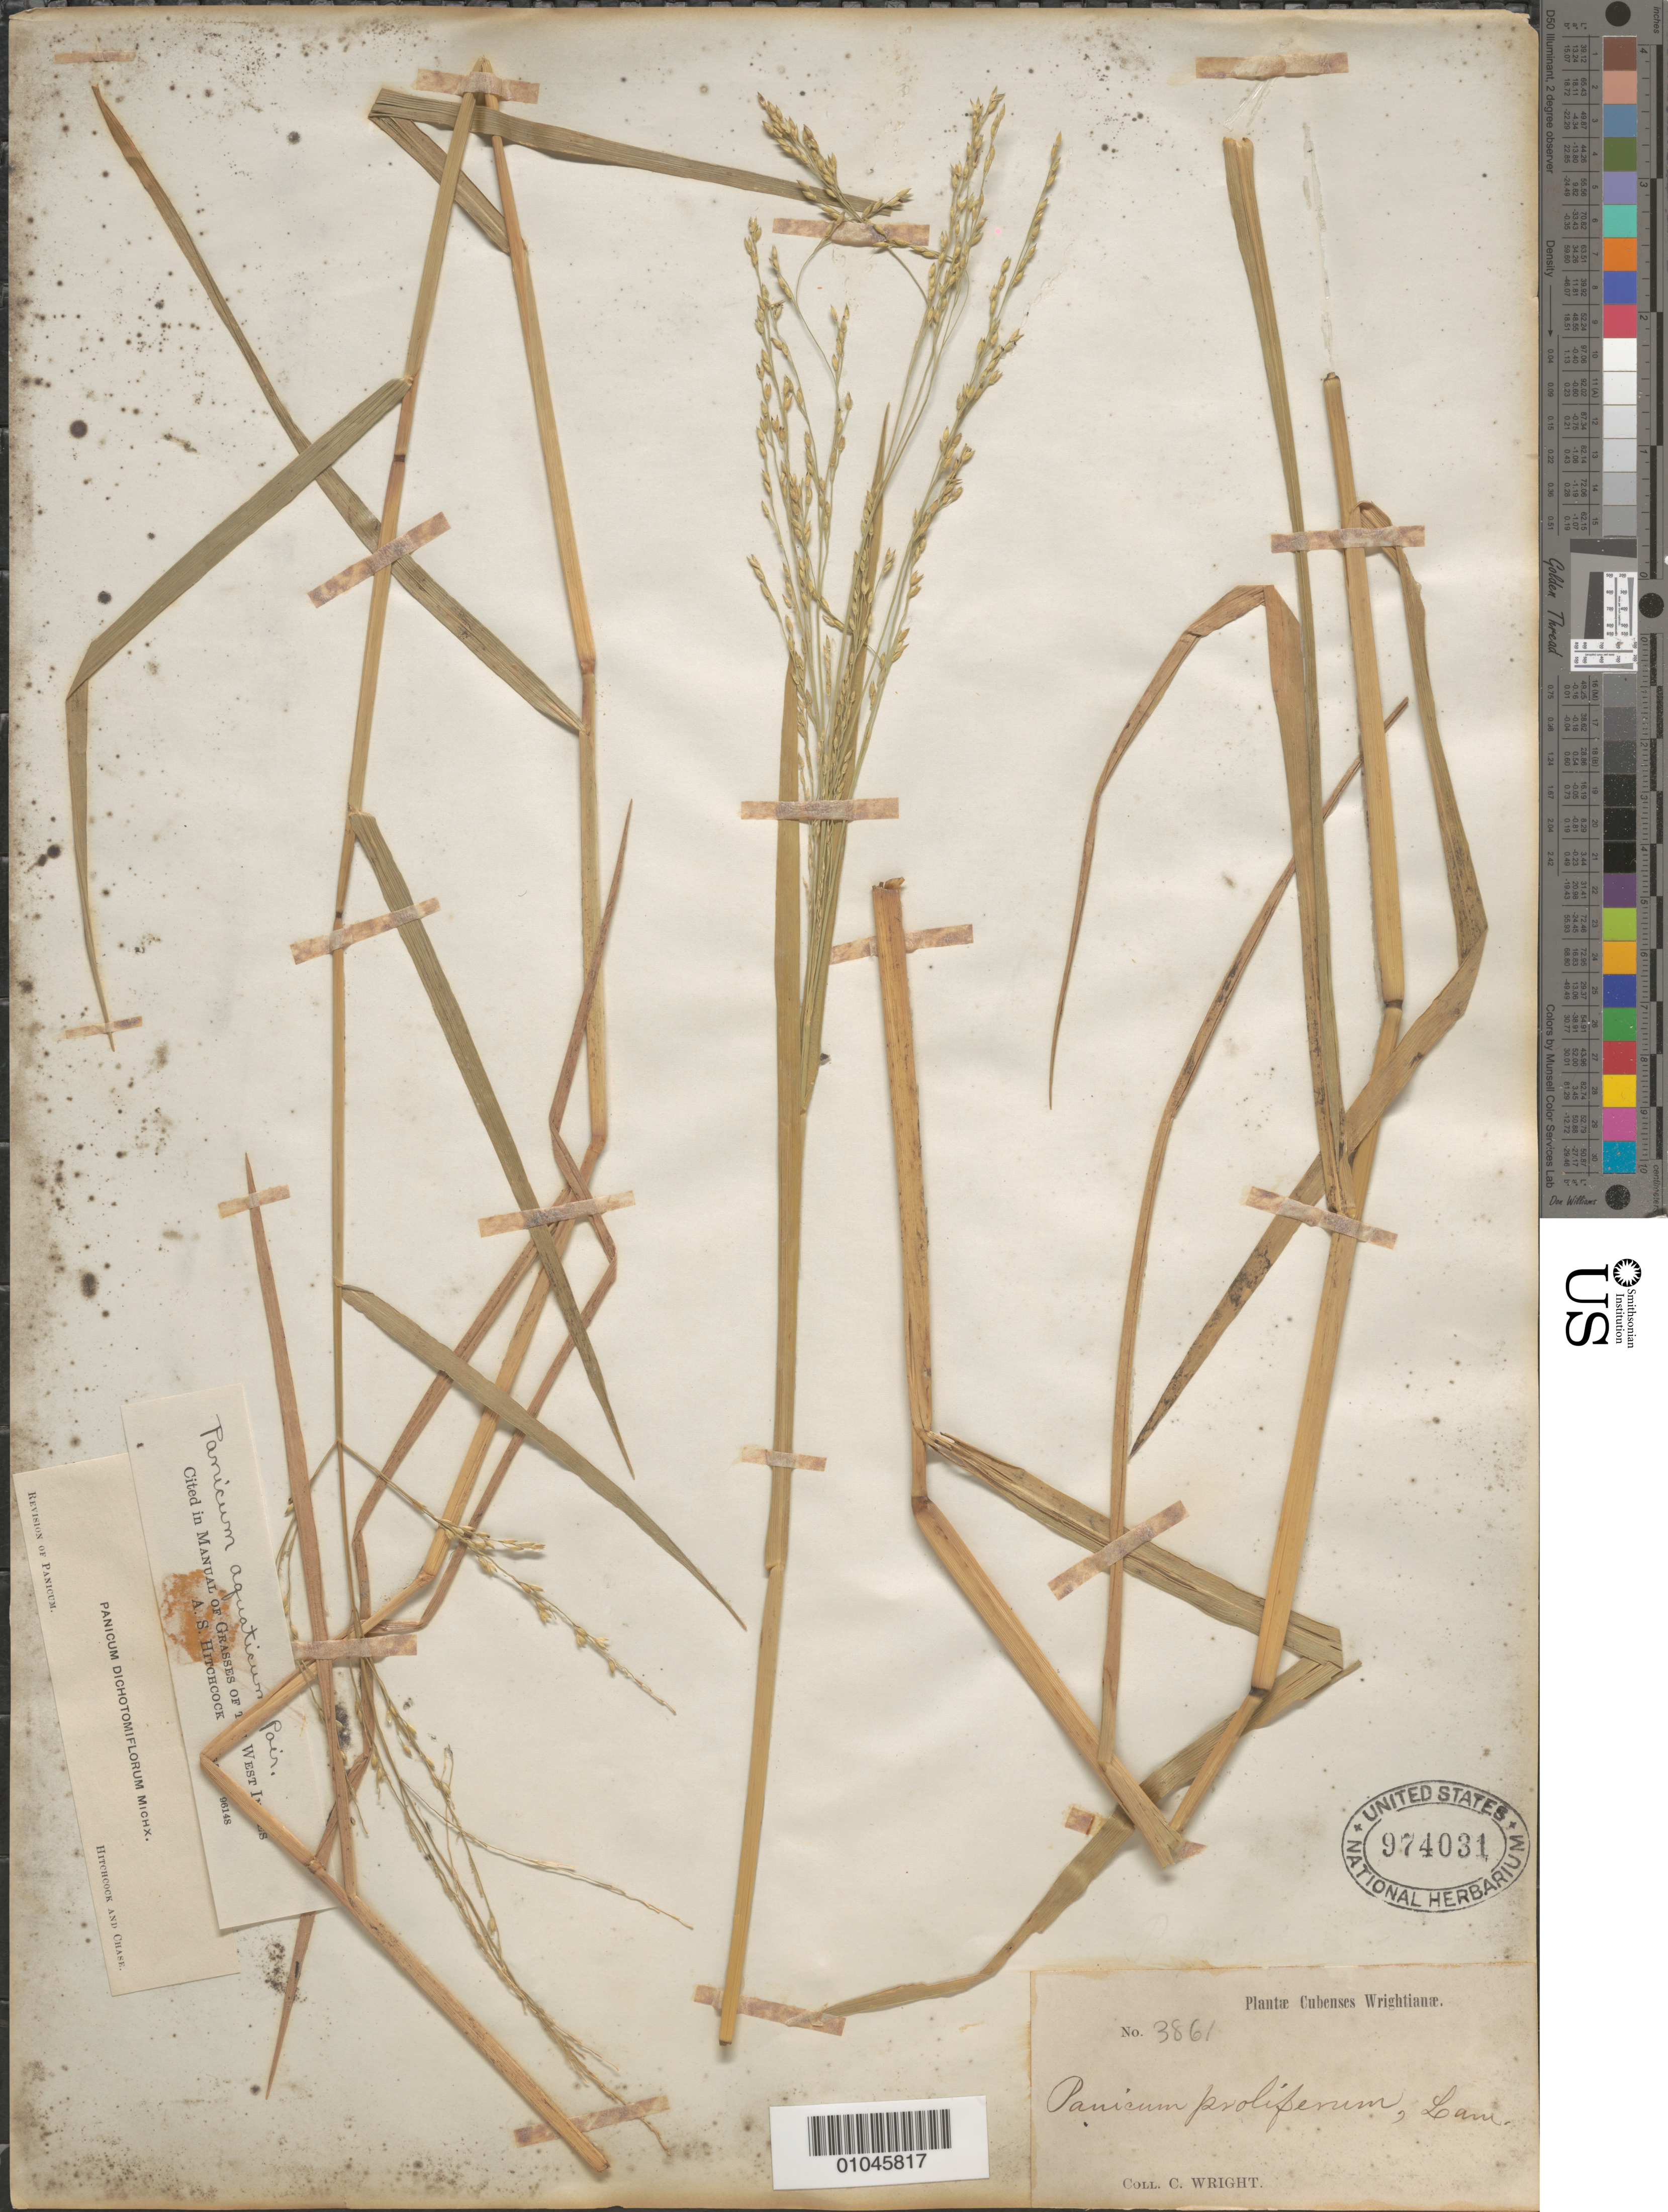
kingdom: Plantae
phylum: Tracheophyta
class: Liliopsida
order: Poales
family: Poaceae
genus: Panicum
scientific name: Panicum aquaticum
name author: Poir.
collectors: C. Wright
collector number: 3861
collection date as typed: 1800 to 1899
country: Cuba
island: Cuba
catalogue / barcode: US 974031